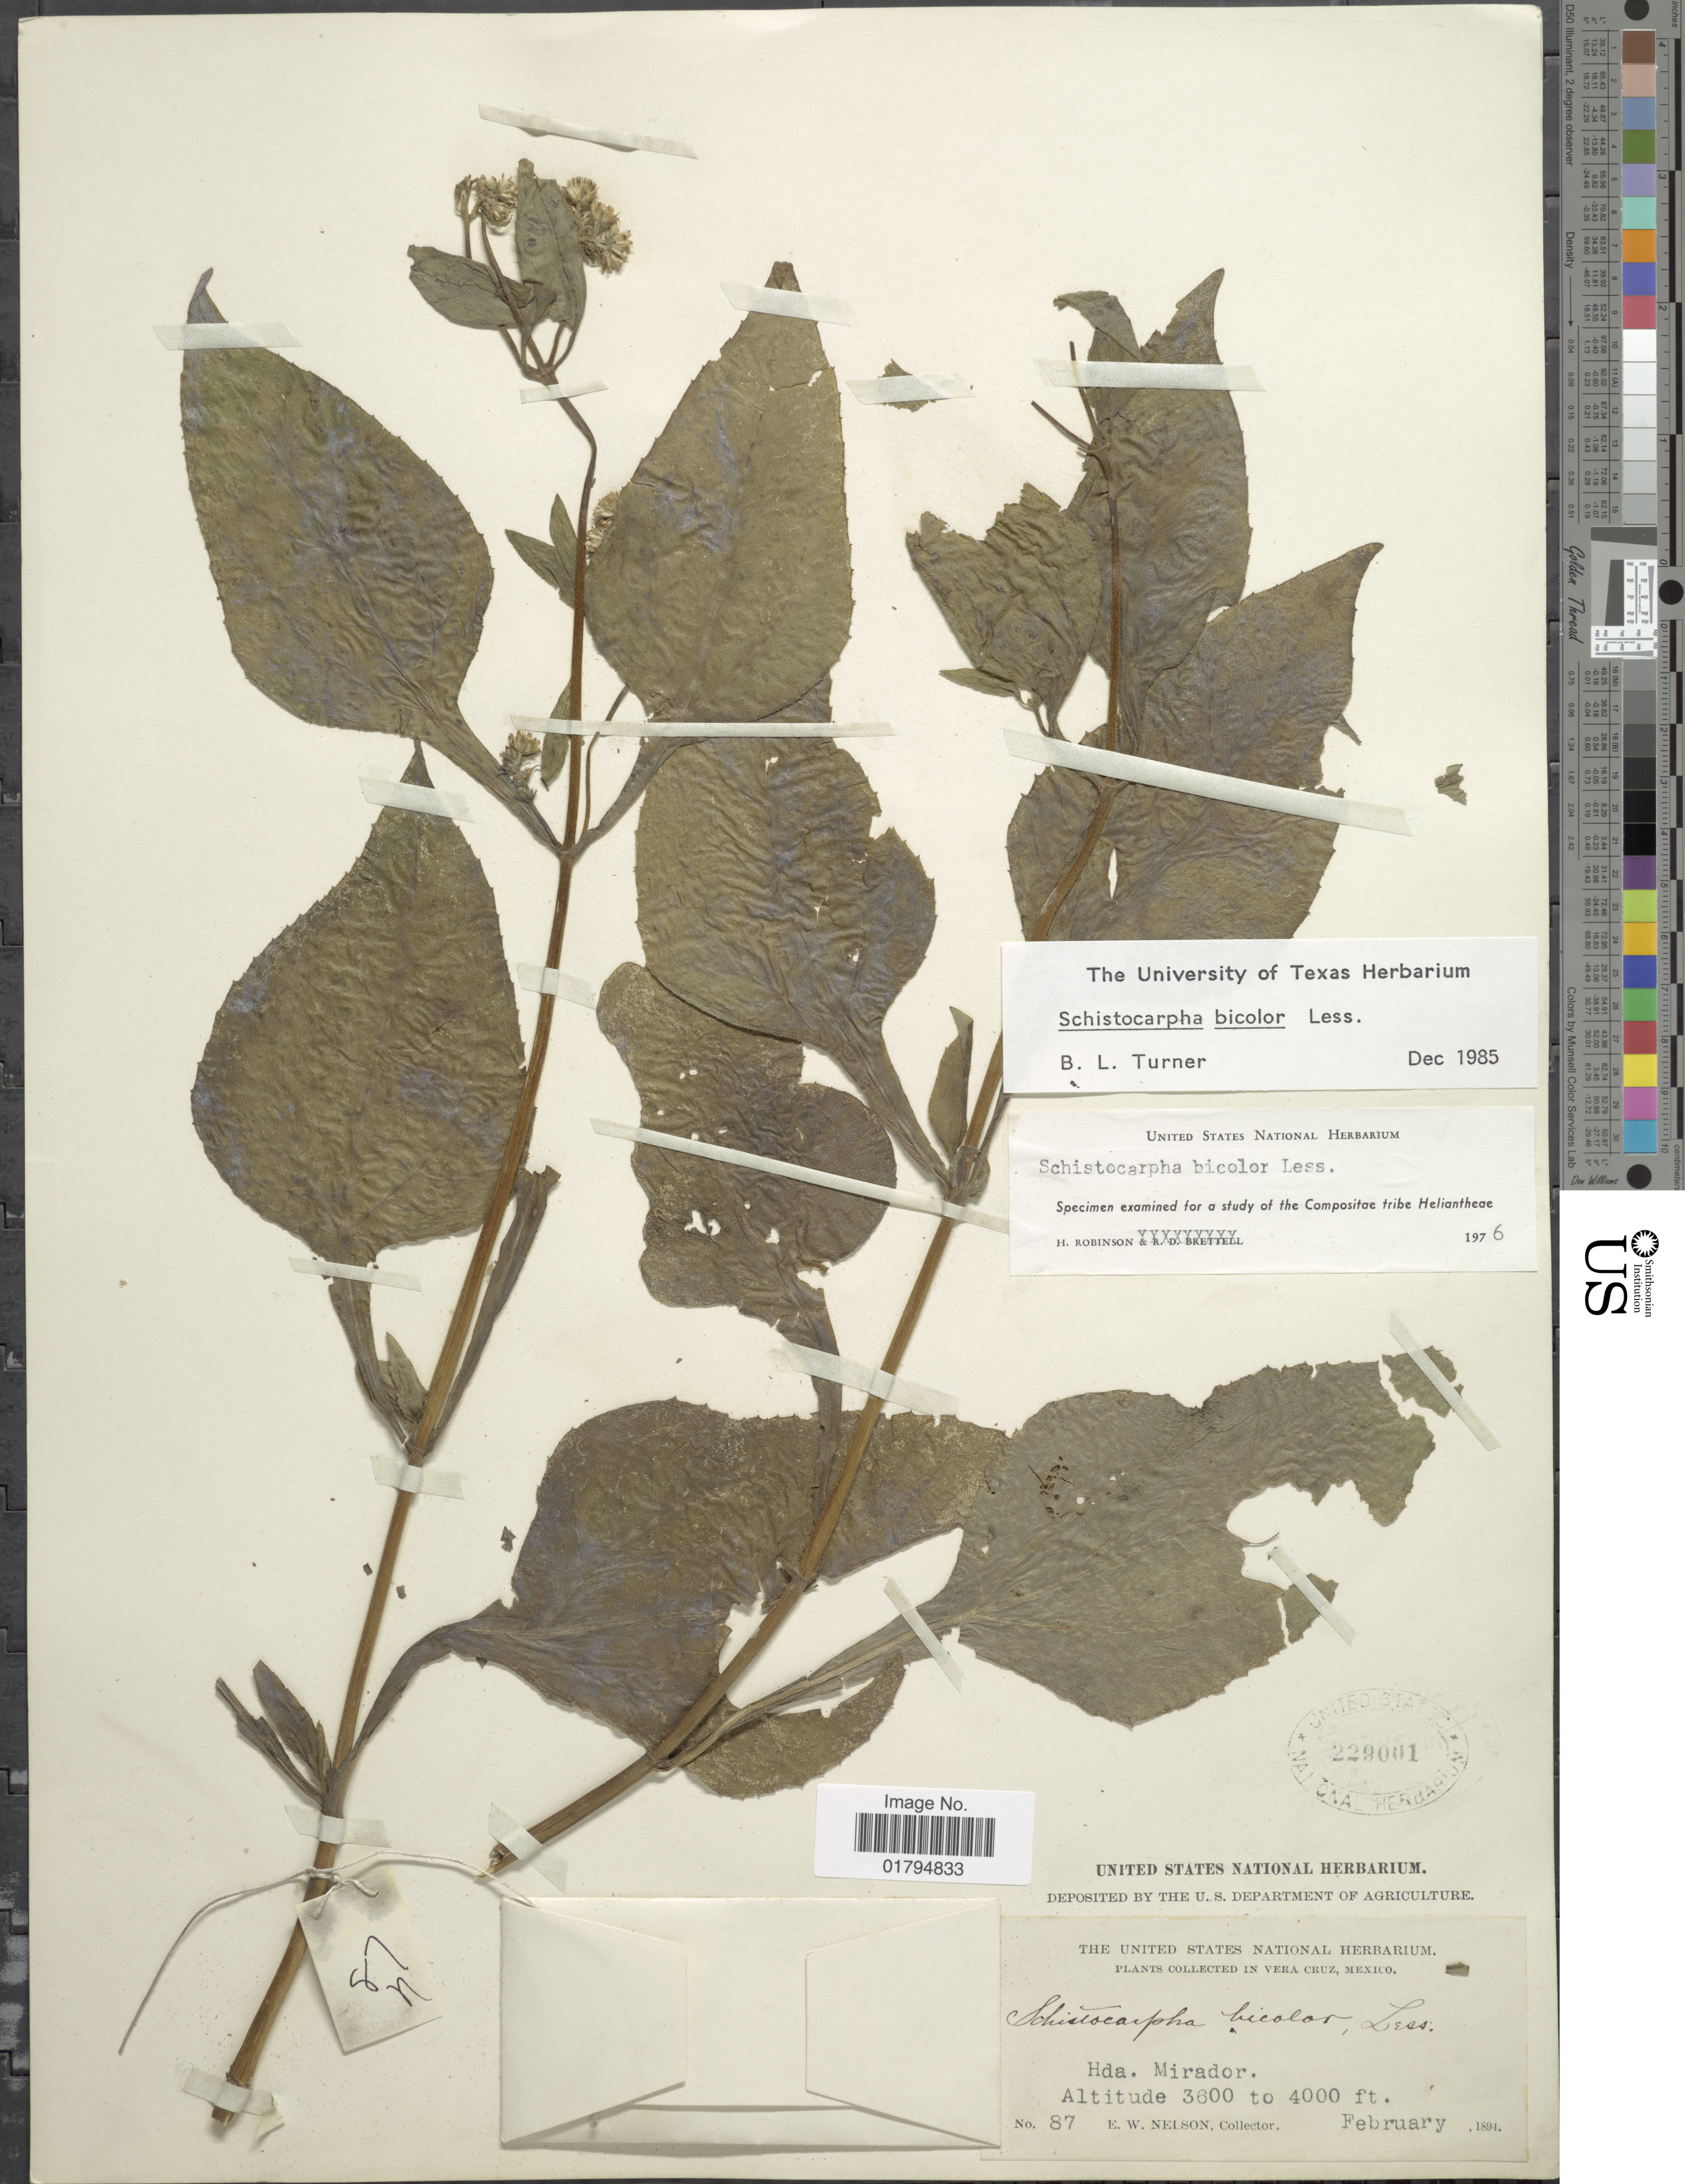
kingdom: Plantae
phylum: Tracheophyta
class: Magnoliopsida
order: Asterales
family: Asteraceae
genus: Schistocarpha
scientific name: Schistocarpha bicolor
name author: Less.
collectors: E. W. Nelson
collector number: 87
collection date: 1894-02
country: Mexico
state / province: Veracruz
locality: Hda. Mirador, Vera Cruz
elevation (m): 1097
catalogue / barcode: US 229001